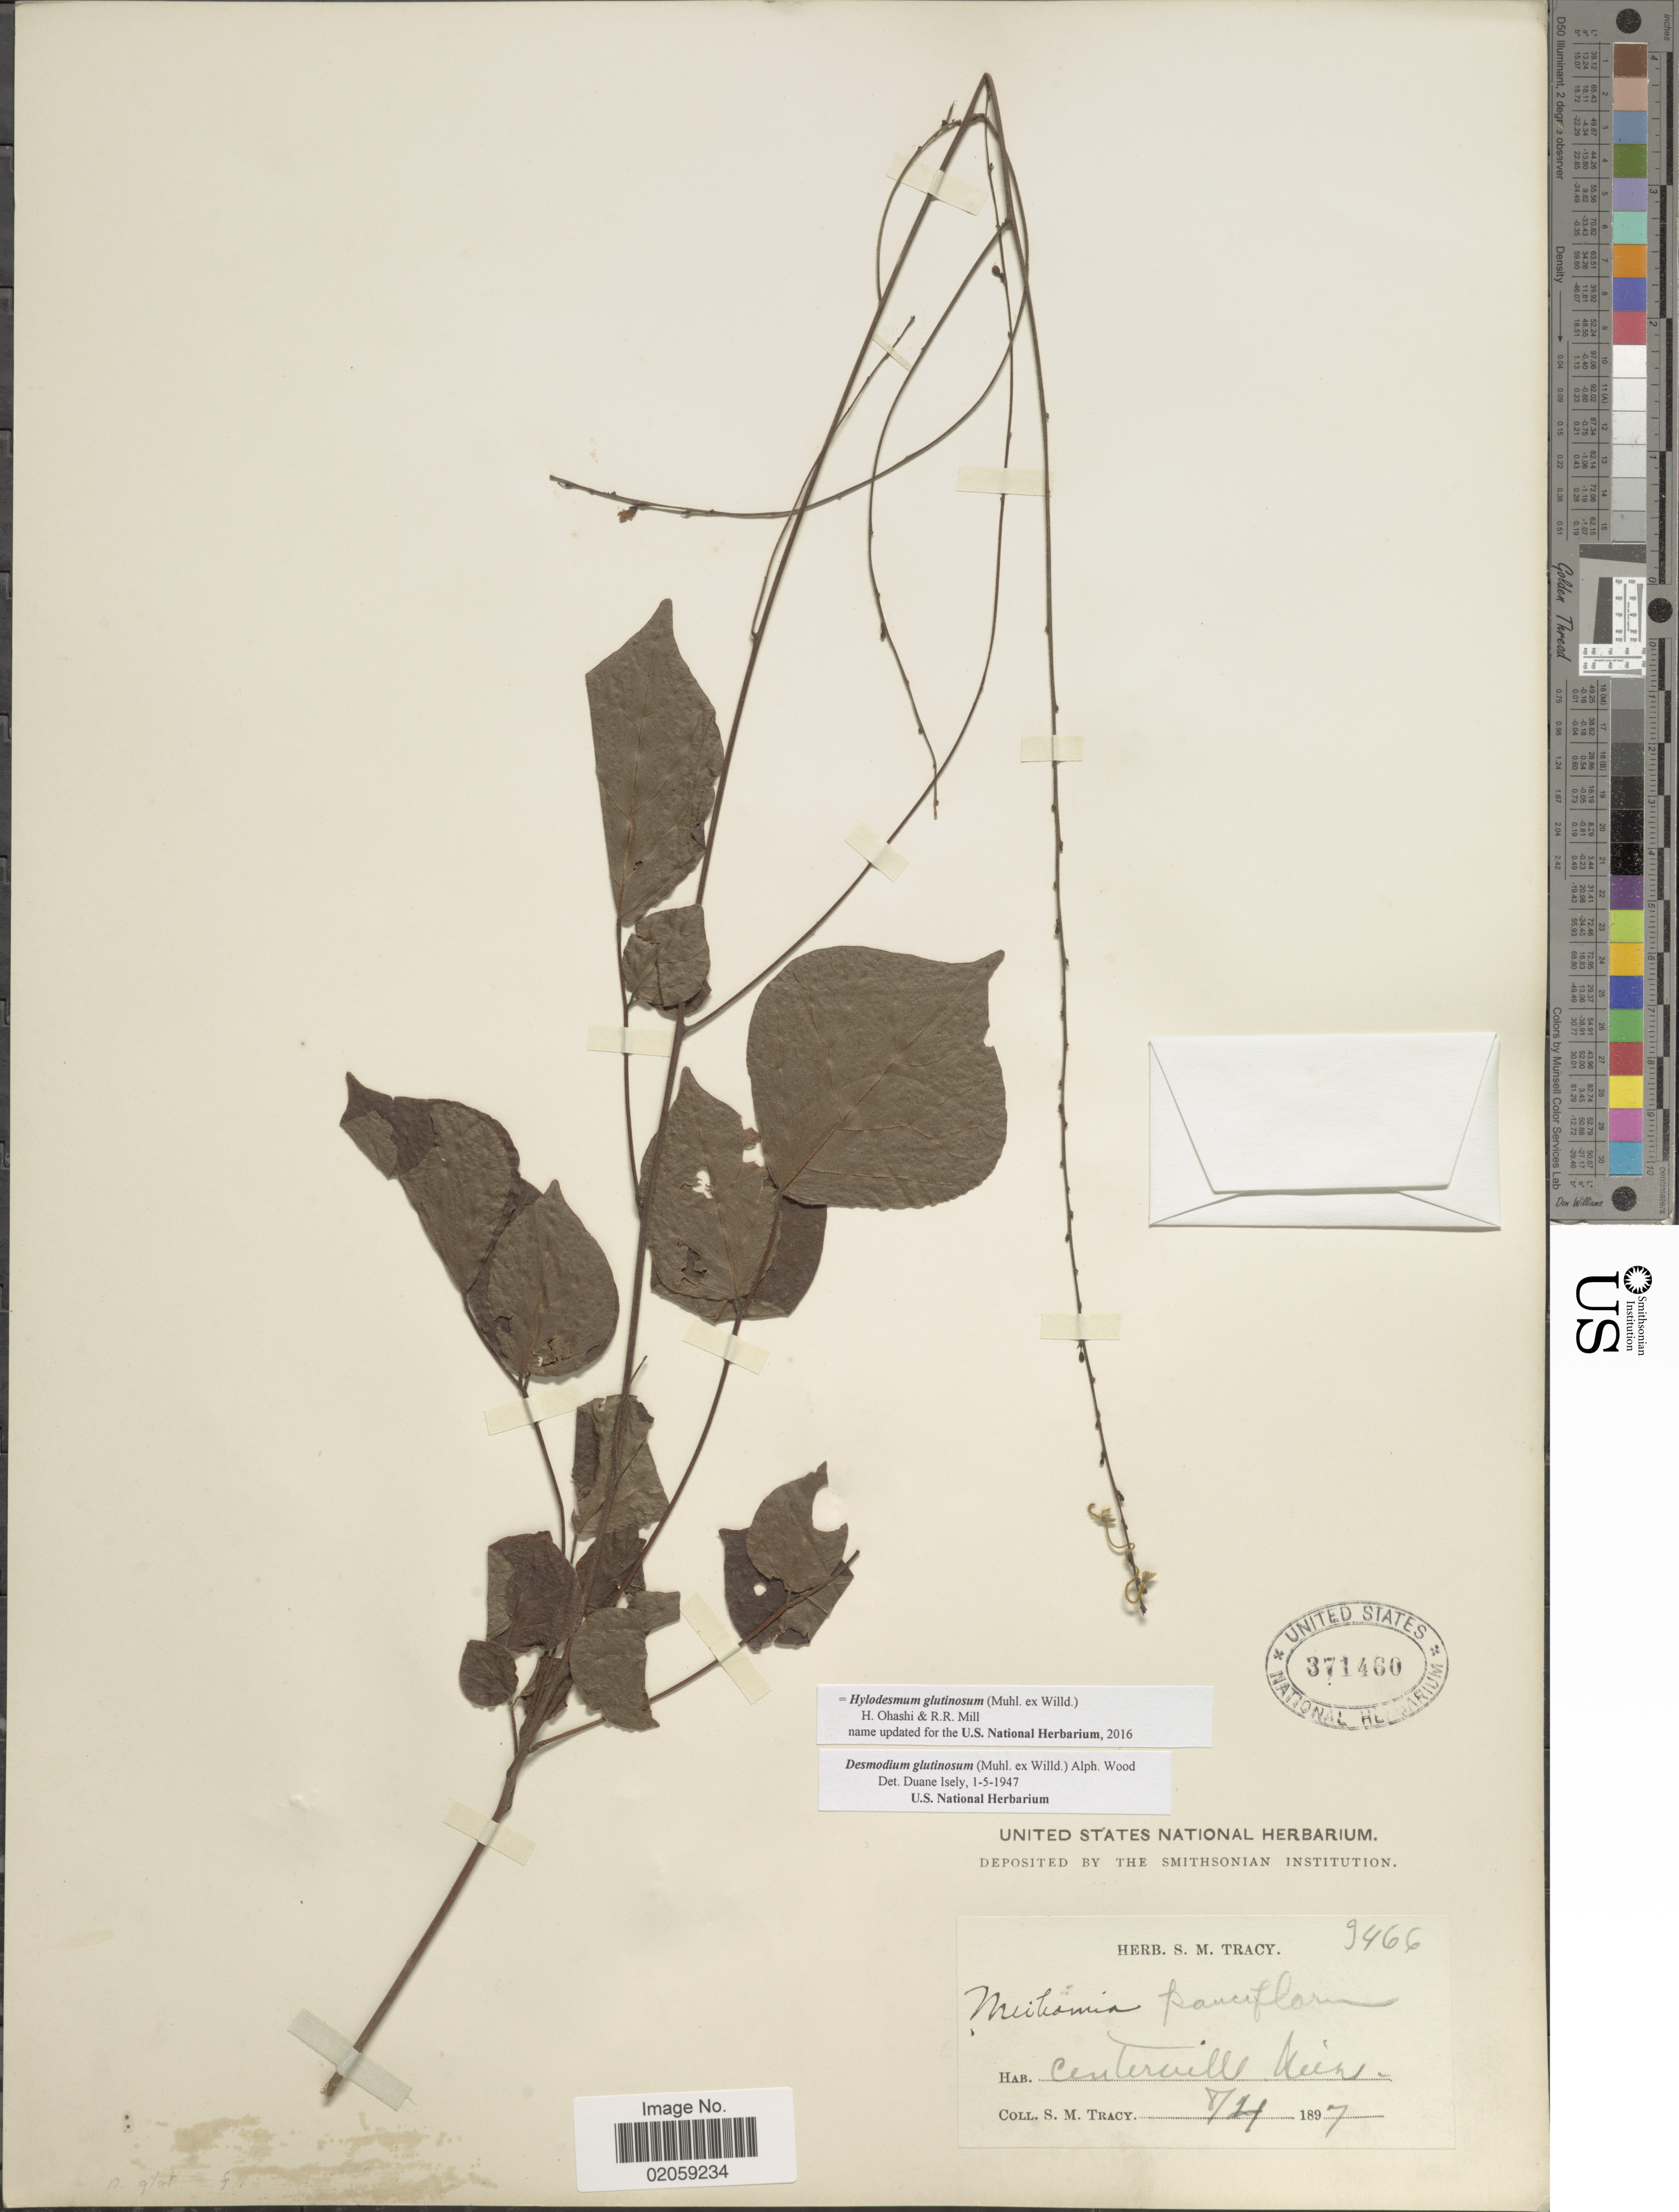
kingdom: Plantae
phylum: Tracheophyta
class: Magnoliopsida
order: Fabales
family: Fabaceae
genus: Hylodesmum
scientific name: Hylodesmum glutinosum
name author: (Muhl. ex Willd.) H. Ohashi & R.R. Mill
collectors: S. M. Tracy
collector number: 9466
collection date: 1897-08-04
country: United States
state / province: Mississippi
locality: Centerville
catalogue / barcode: US 371460